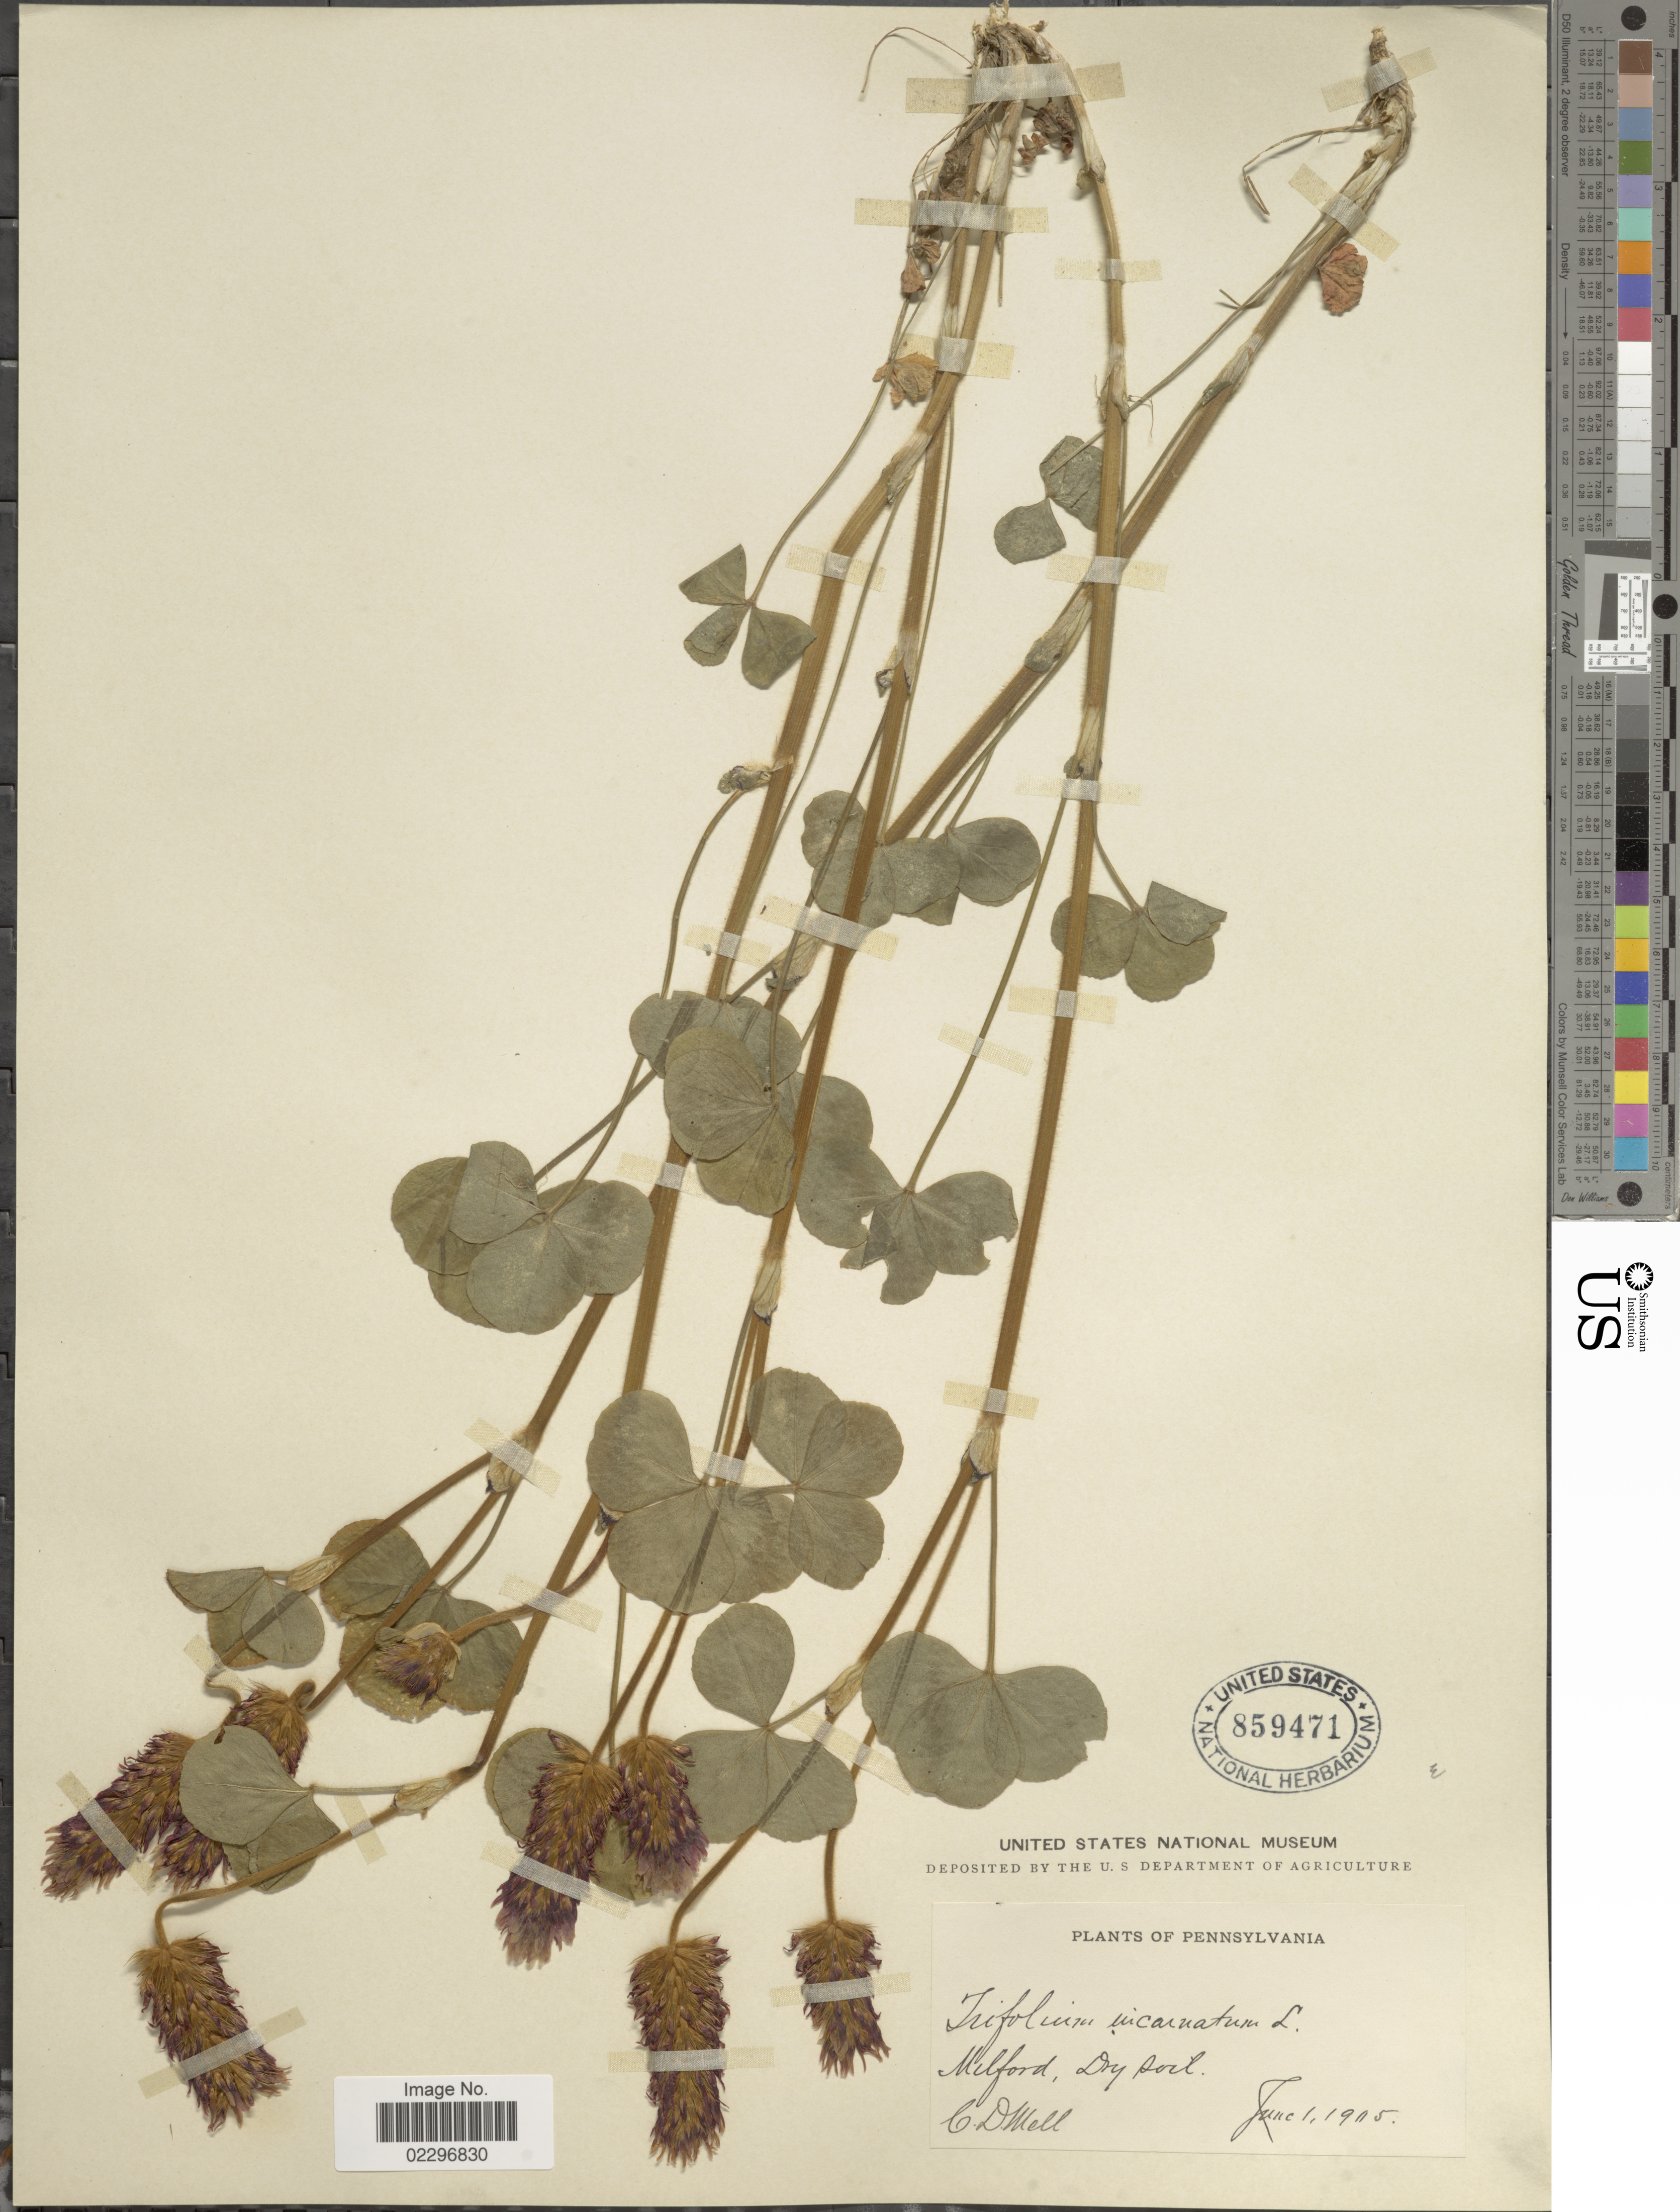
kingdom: Plantae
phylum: Tracheophyta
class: Magnoliopsida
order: Fabales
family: Fabaceae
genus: Trifolium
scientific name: Trifolium incarnatum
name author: L.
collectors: C. D. Mell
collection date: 1905-06-01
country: United States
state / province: Pennsylvania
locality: Melford, Dry soil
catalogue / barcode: US 859471